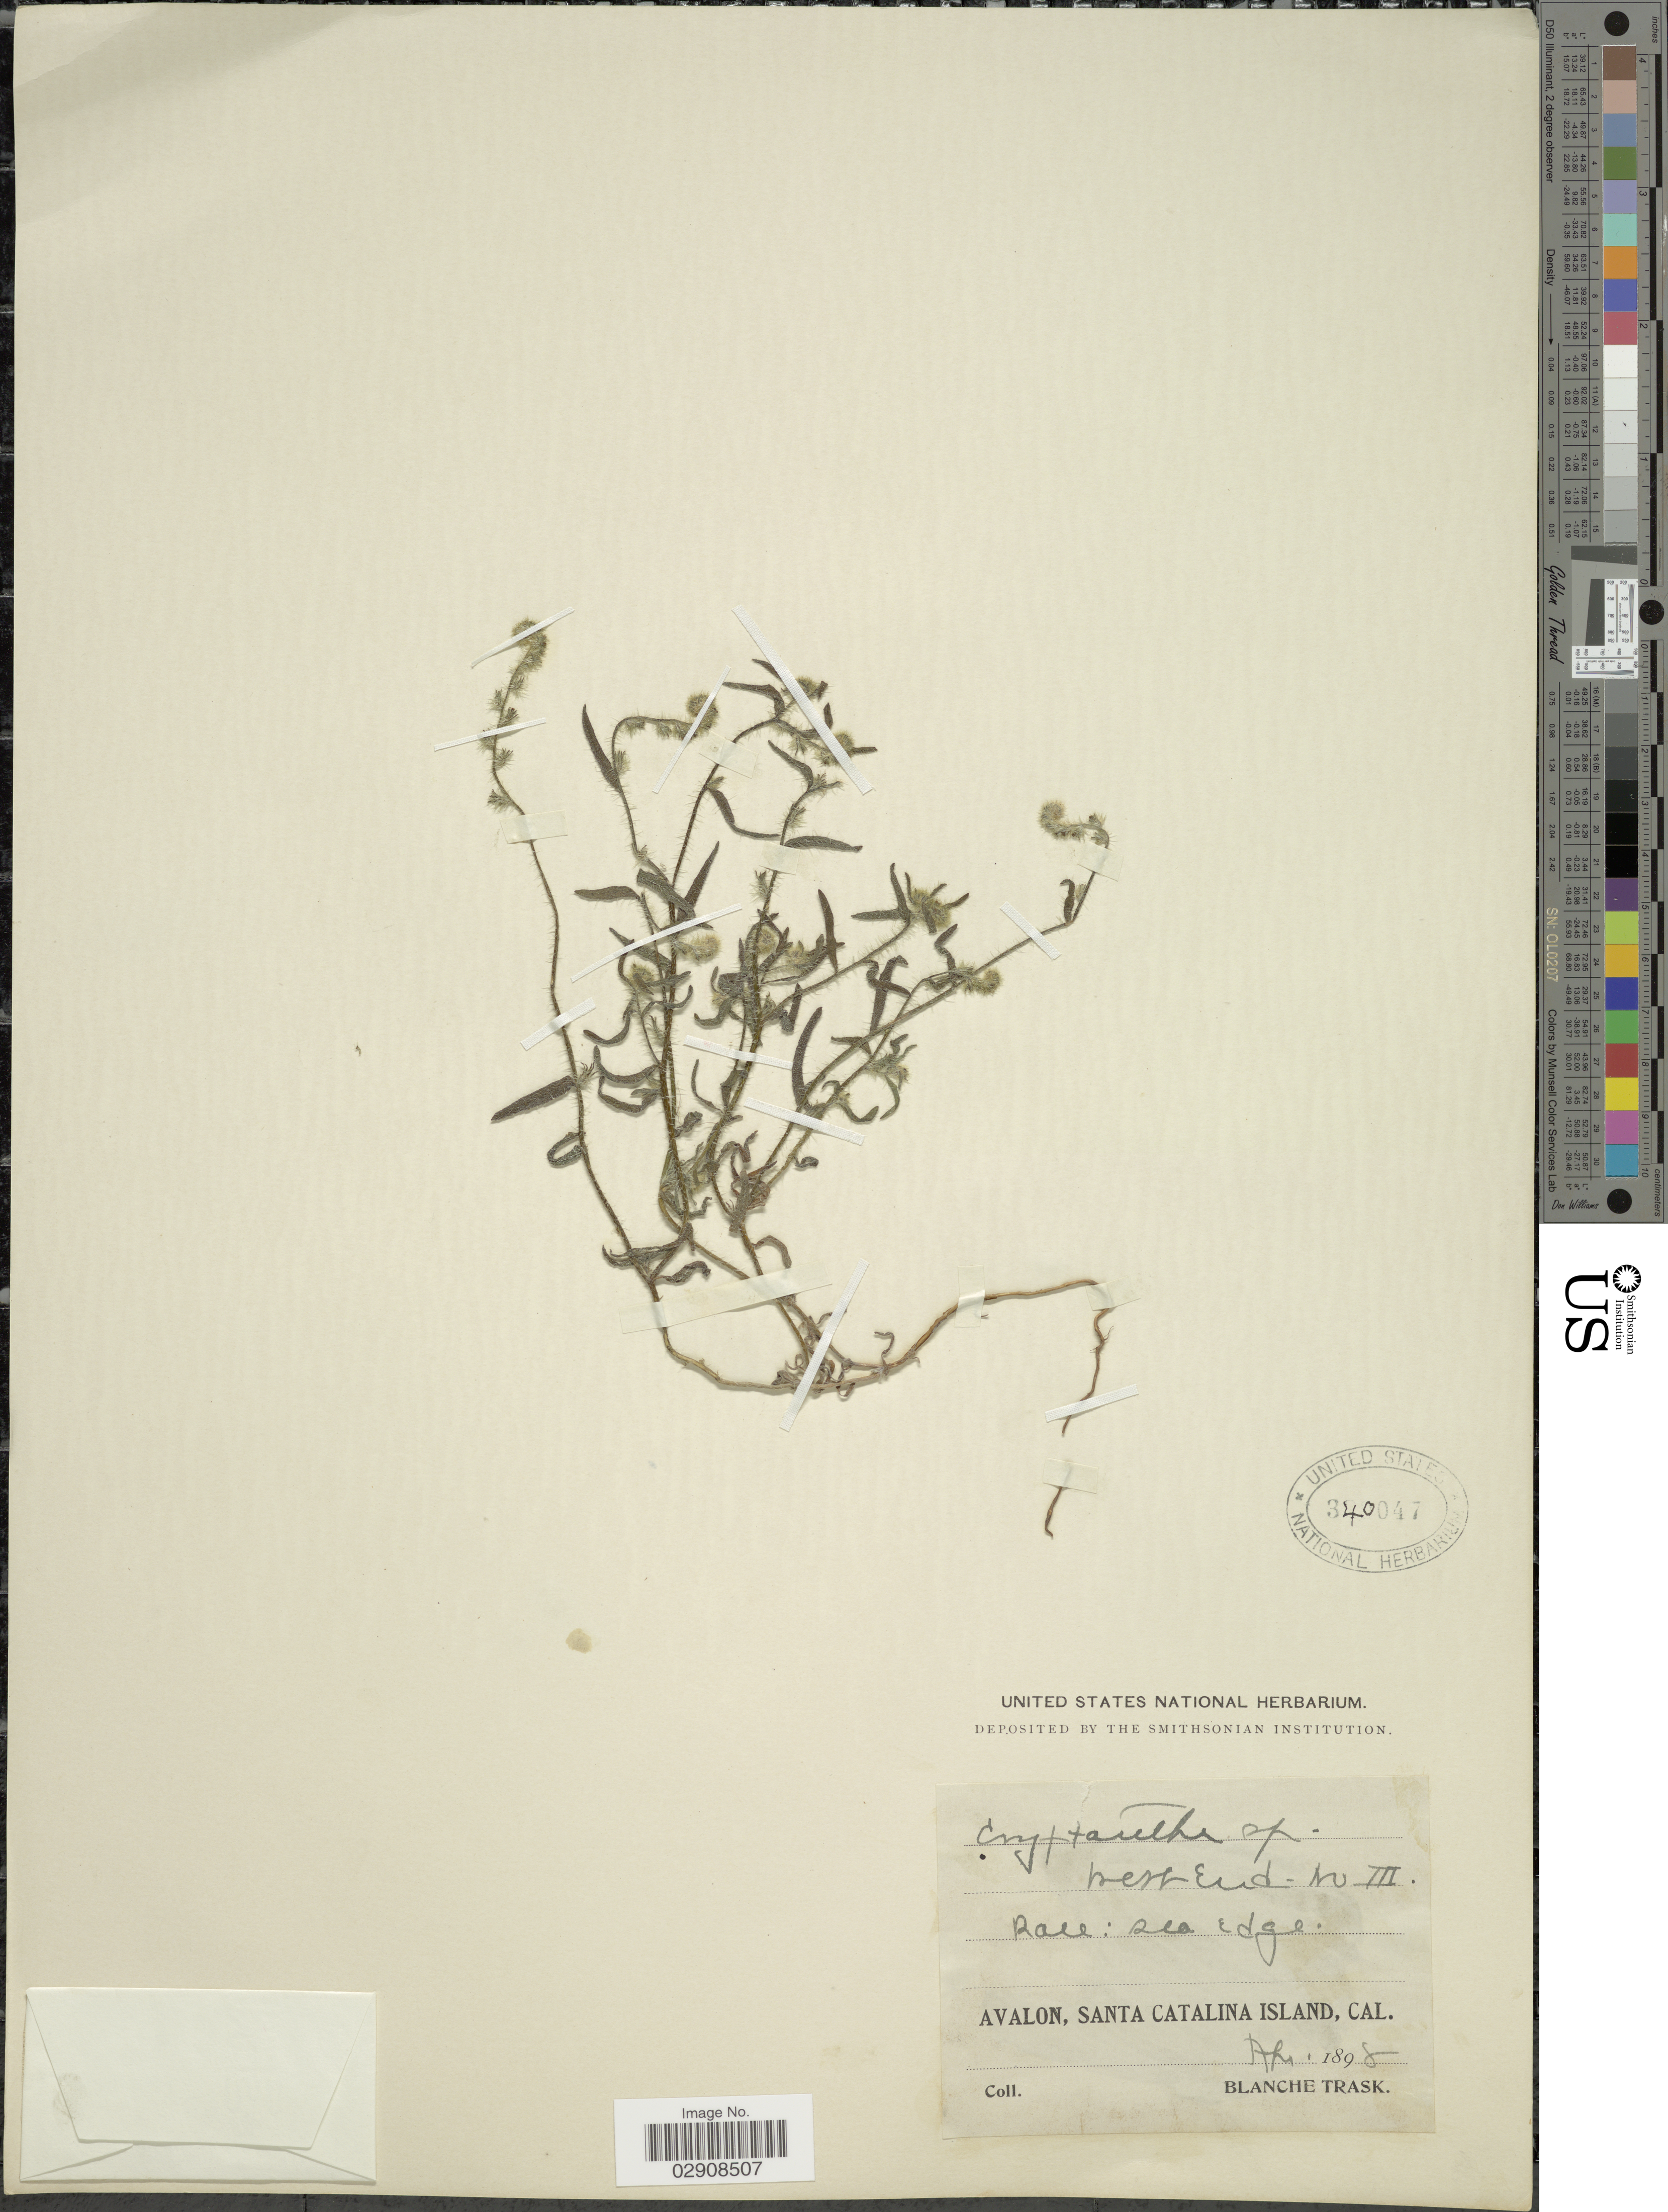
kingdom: Plantae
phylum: Tracheophyta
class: Magnoliopsida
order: Boraginales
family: Boraginaceae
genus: Cryptantha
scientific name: Cryptantha sp.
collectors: B. Trask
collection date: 1898-04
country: United States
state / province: California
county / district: Los Angeles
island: Santa Catalina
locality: Avalon, Santa Catalina Island, Cal.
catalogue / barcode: US 340047